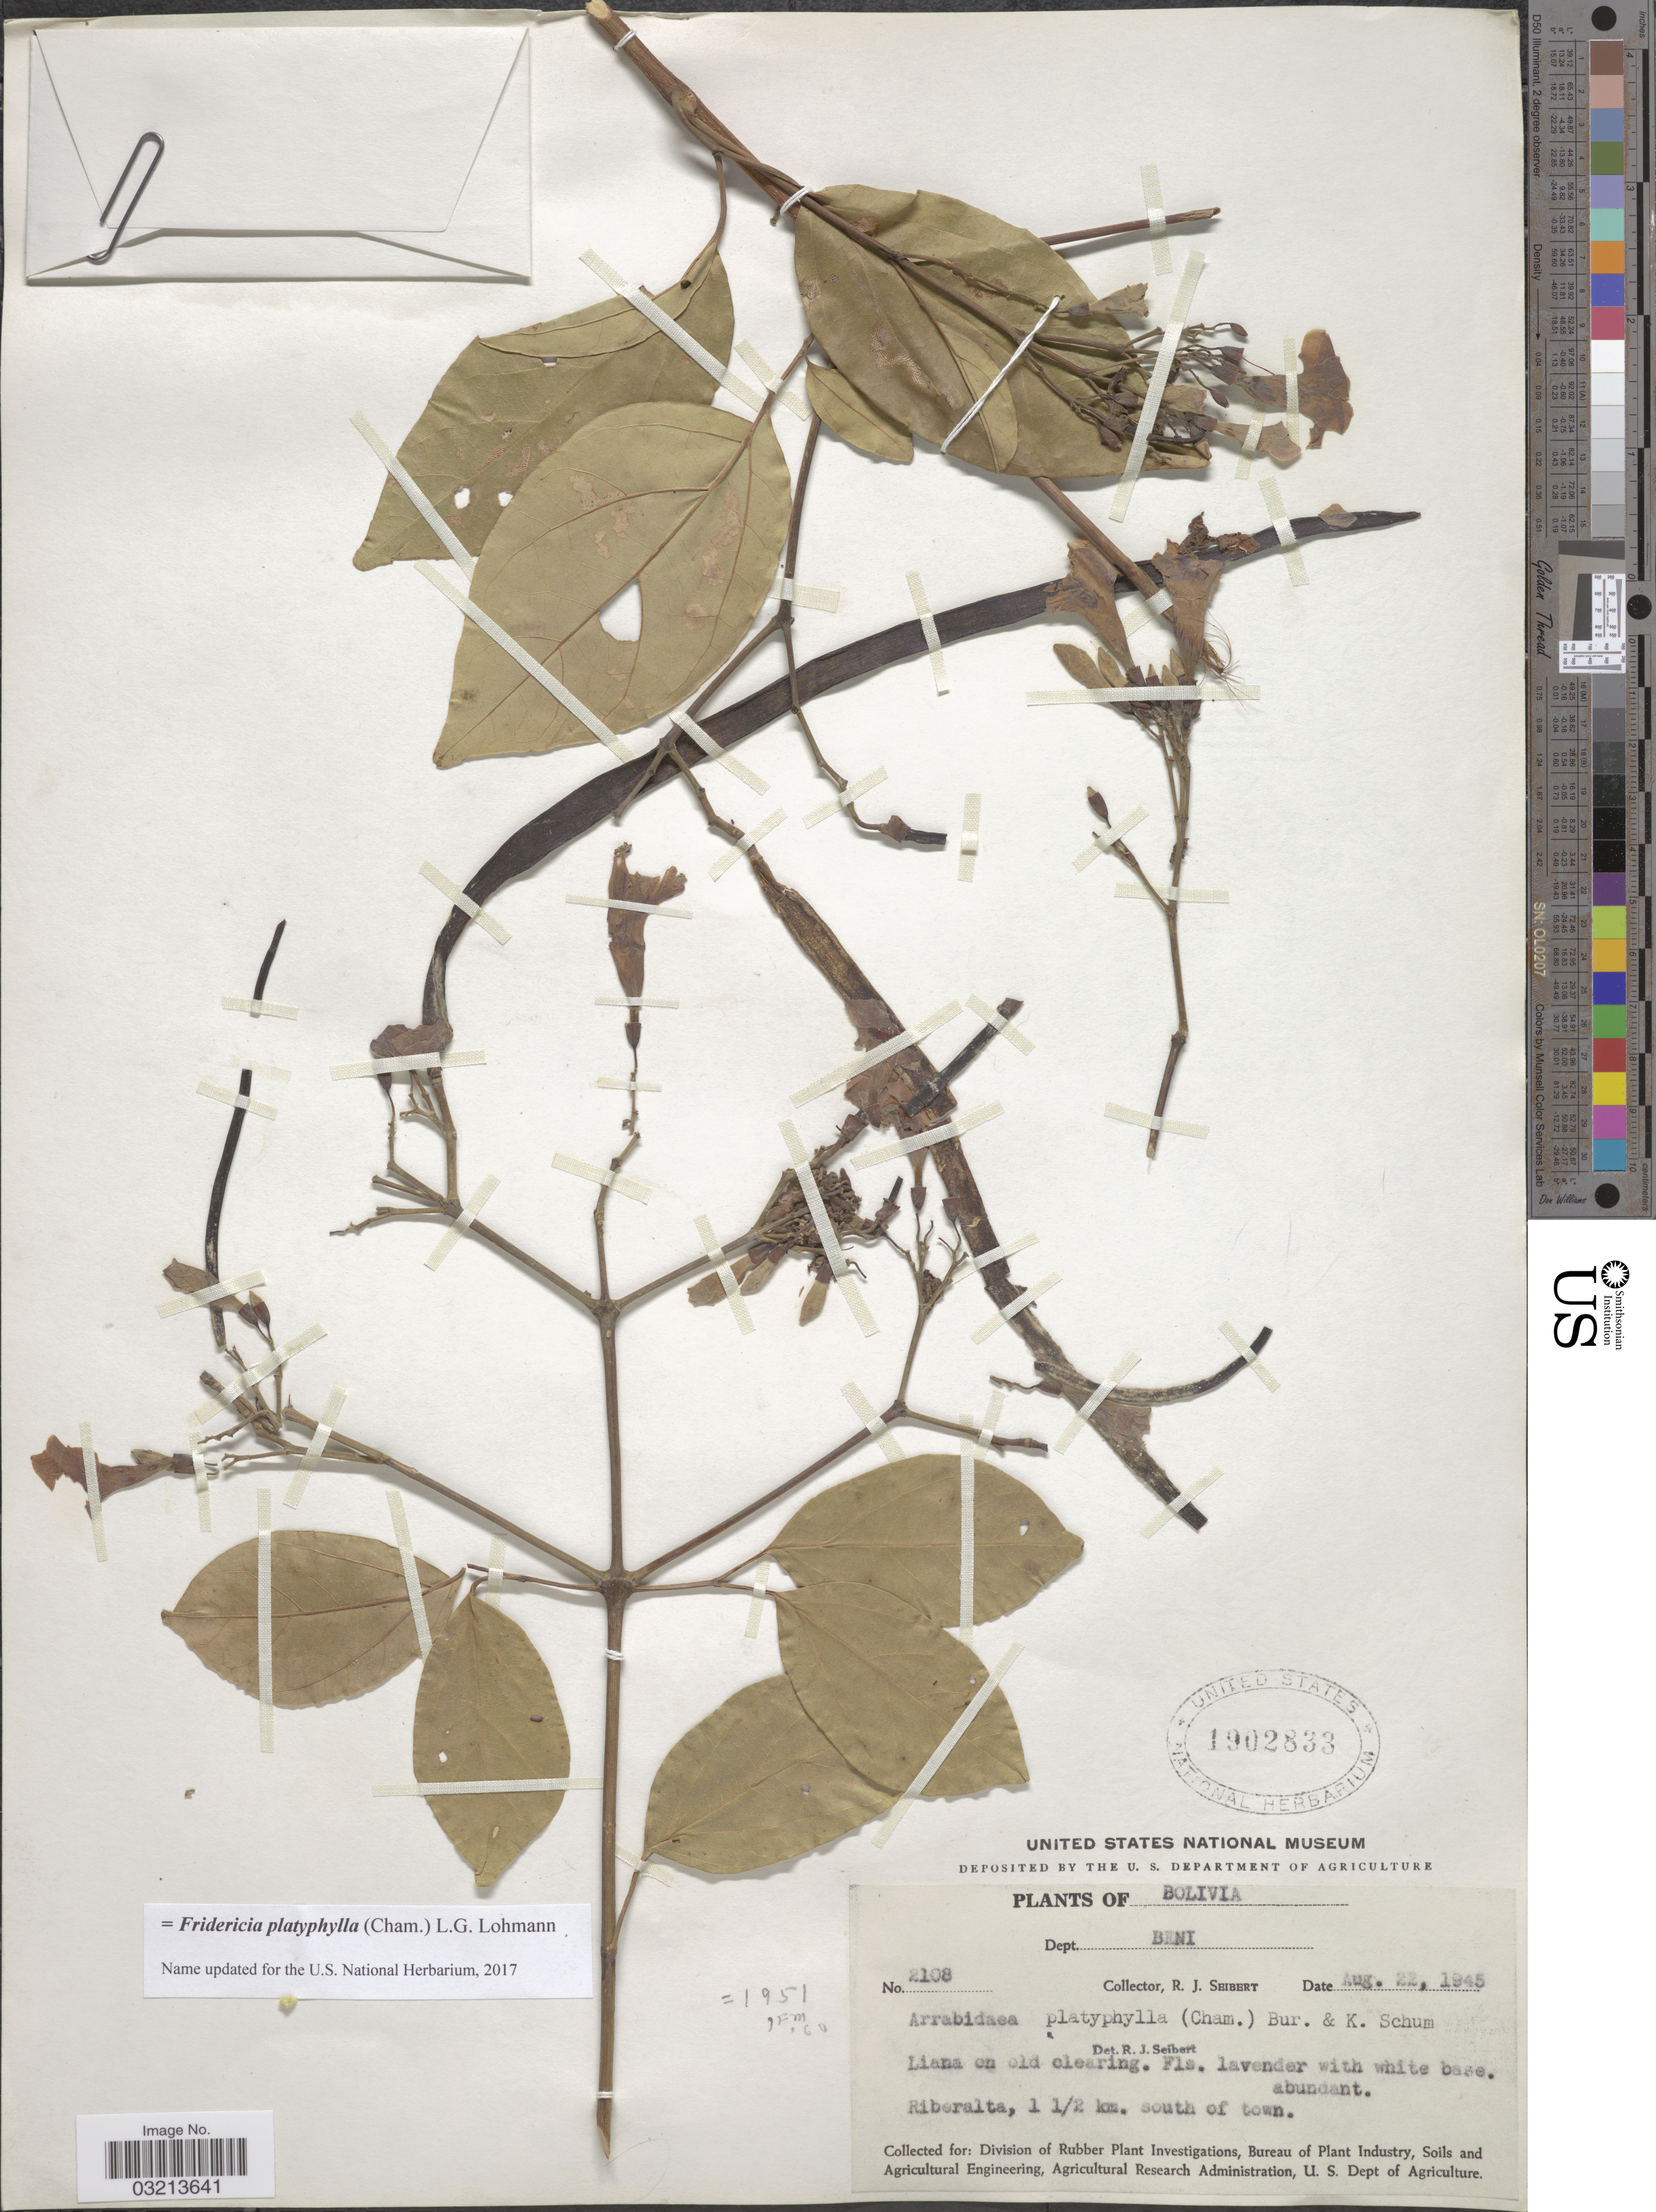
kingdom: Plantae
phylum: Tracheophyta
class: Magnoliopsida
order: Lamiales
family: Bignoniaceae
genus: Fridericia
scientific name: Fridericia platyphylla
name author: (Cham.) L.G. Lohmann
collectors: R. J. Seibert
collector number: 2108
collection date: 1945-08-22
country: Bolivia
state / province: Beni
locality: Dept. Beni. Riberalta, 1½ km. south of town.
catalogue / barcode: US 1902833